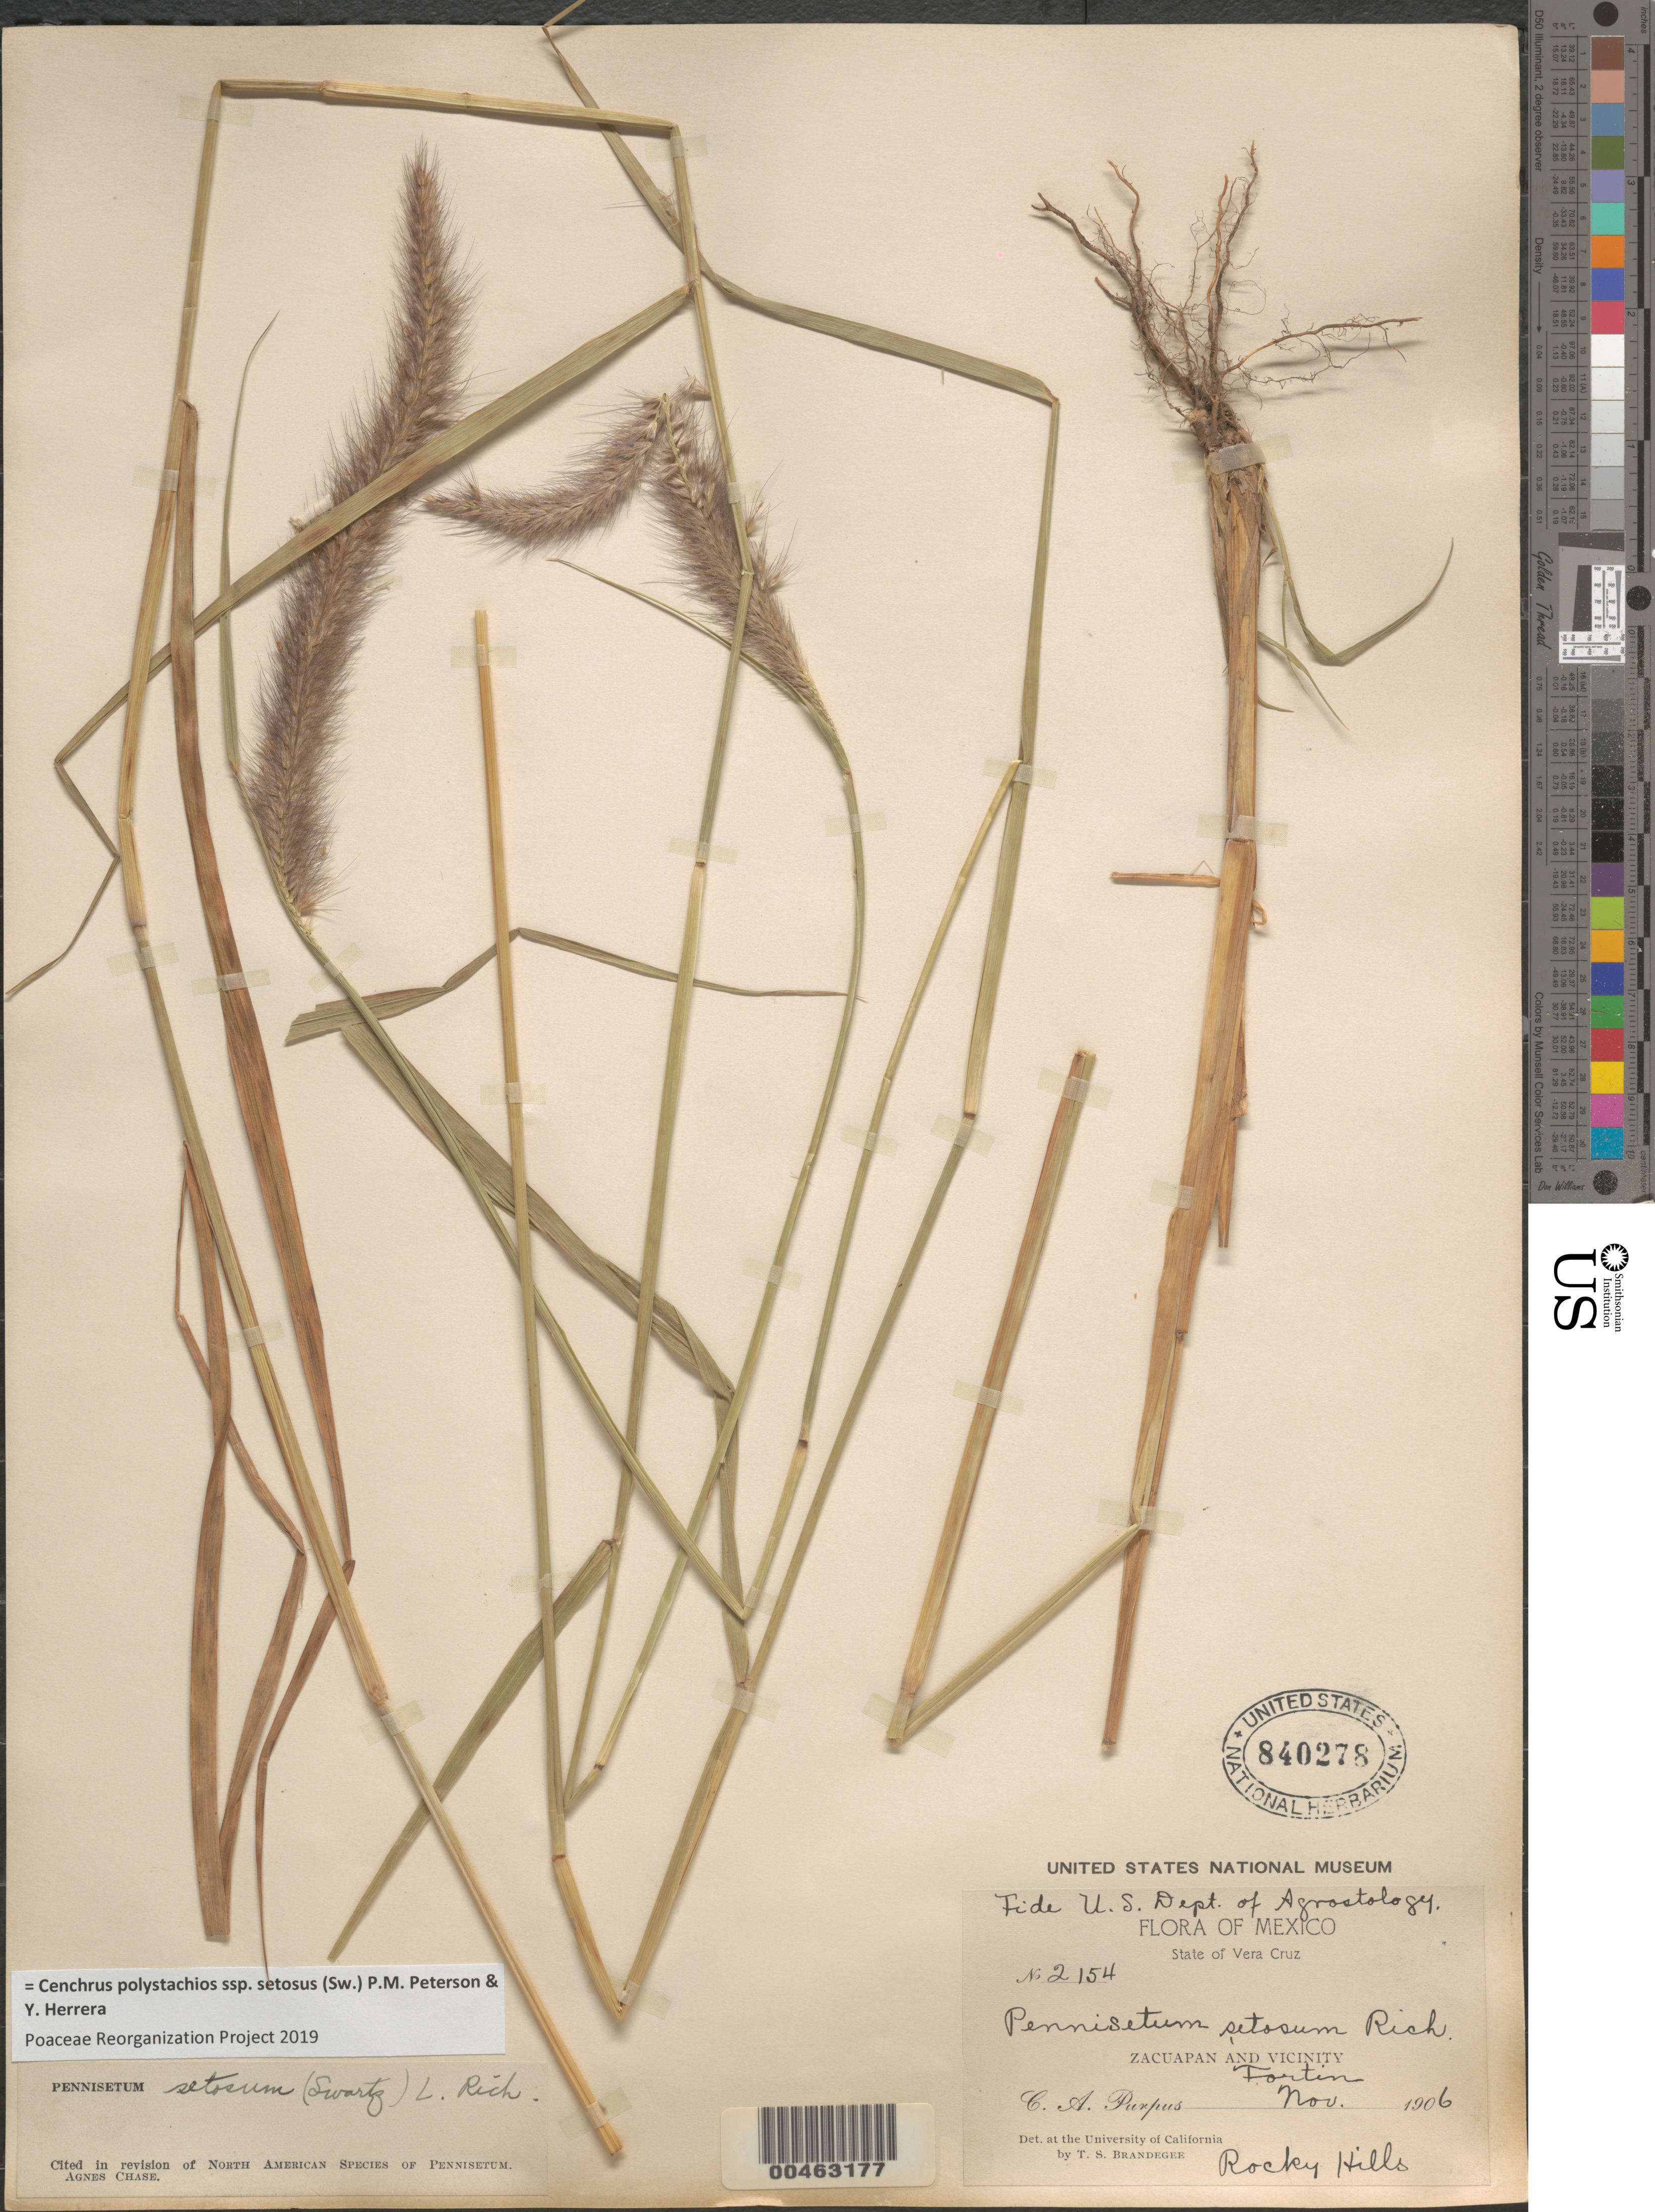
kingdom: Plantae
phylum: Tracheophyta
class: Liliopsida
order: Poales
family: Poaceae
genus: Cenchrus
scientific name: Cenchrus polystachios subsp. setosus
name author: (Sw.) P.M. Peterson & Y. Herrera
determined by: Poaceae Reorganization Project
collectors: C. A. Purpus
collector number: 2154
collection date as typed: Nov 1906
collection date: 1906-11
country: Mexico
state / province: Veracruz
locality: Zacuapan and vicinity, Fortin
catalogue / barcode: US 840278